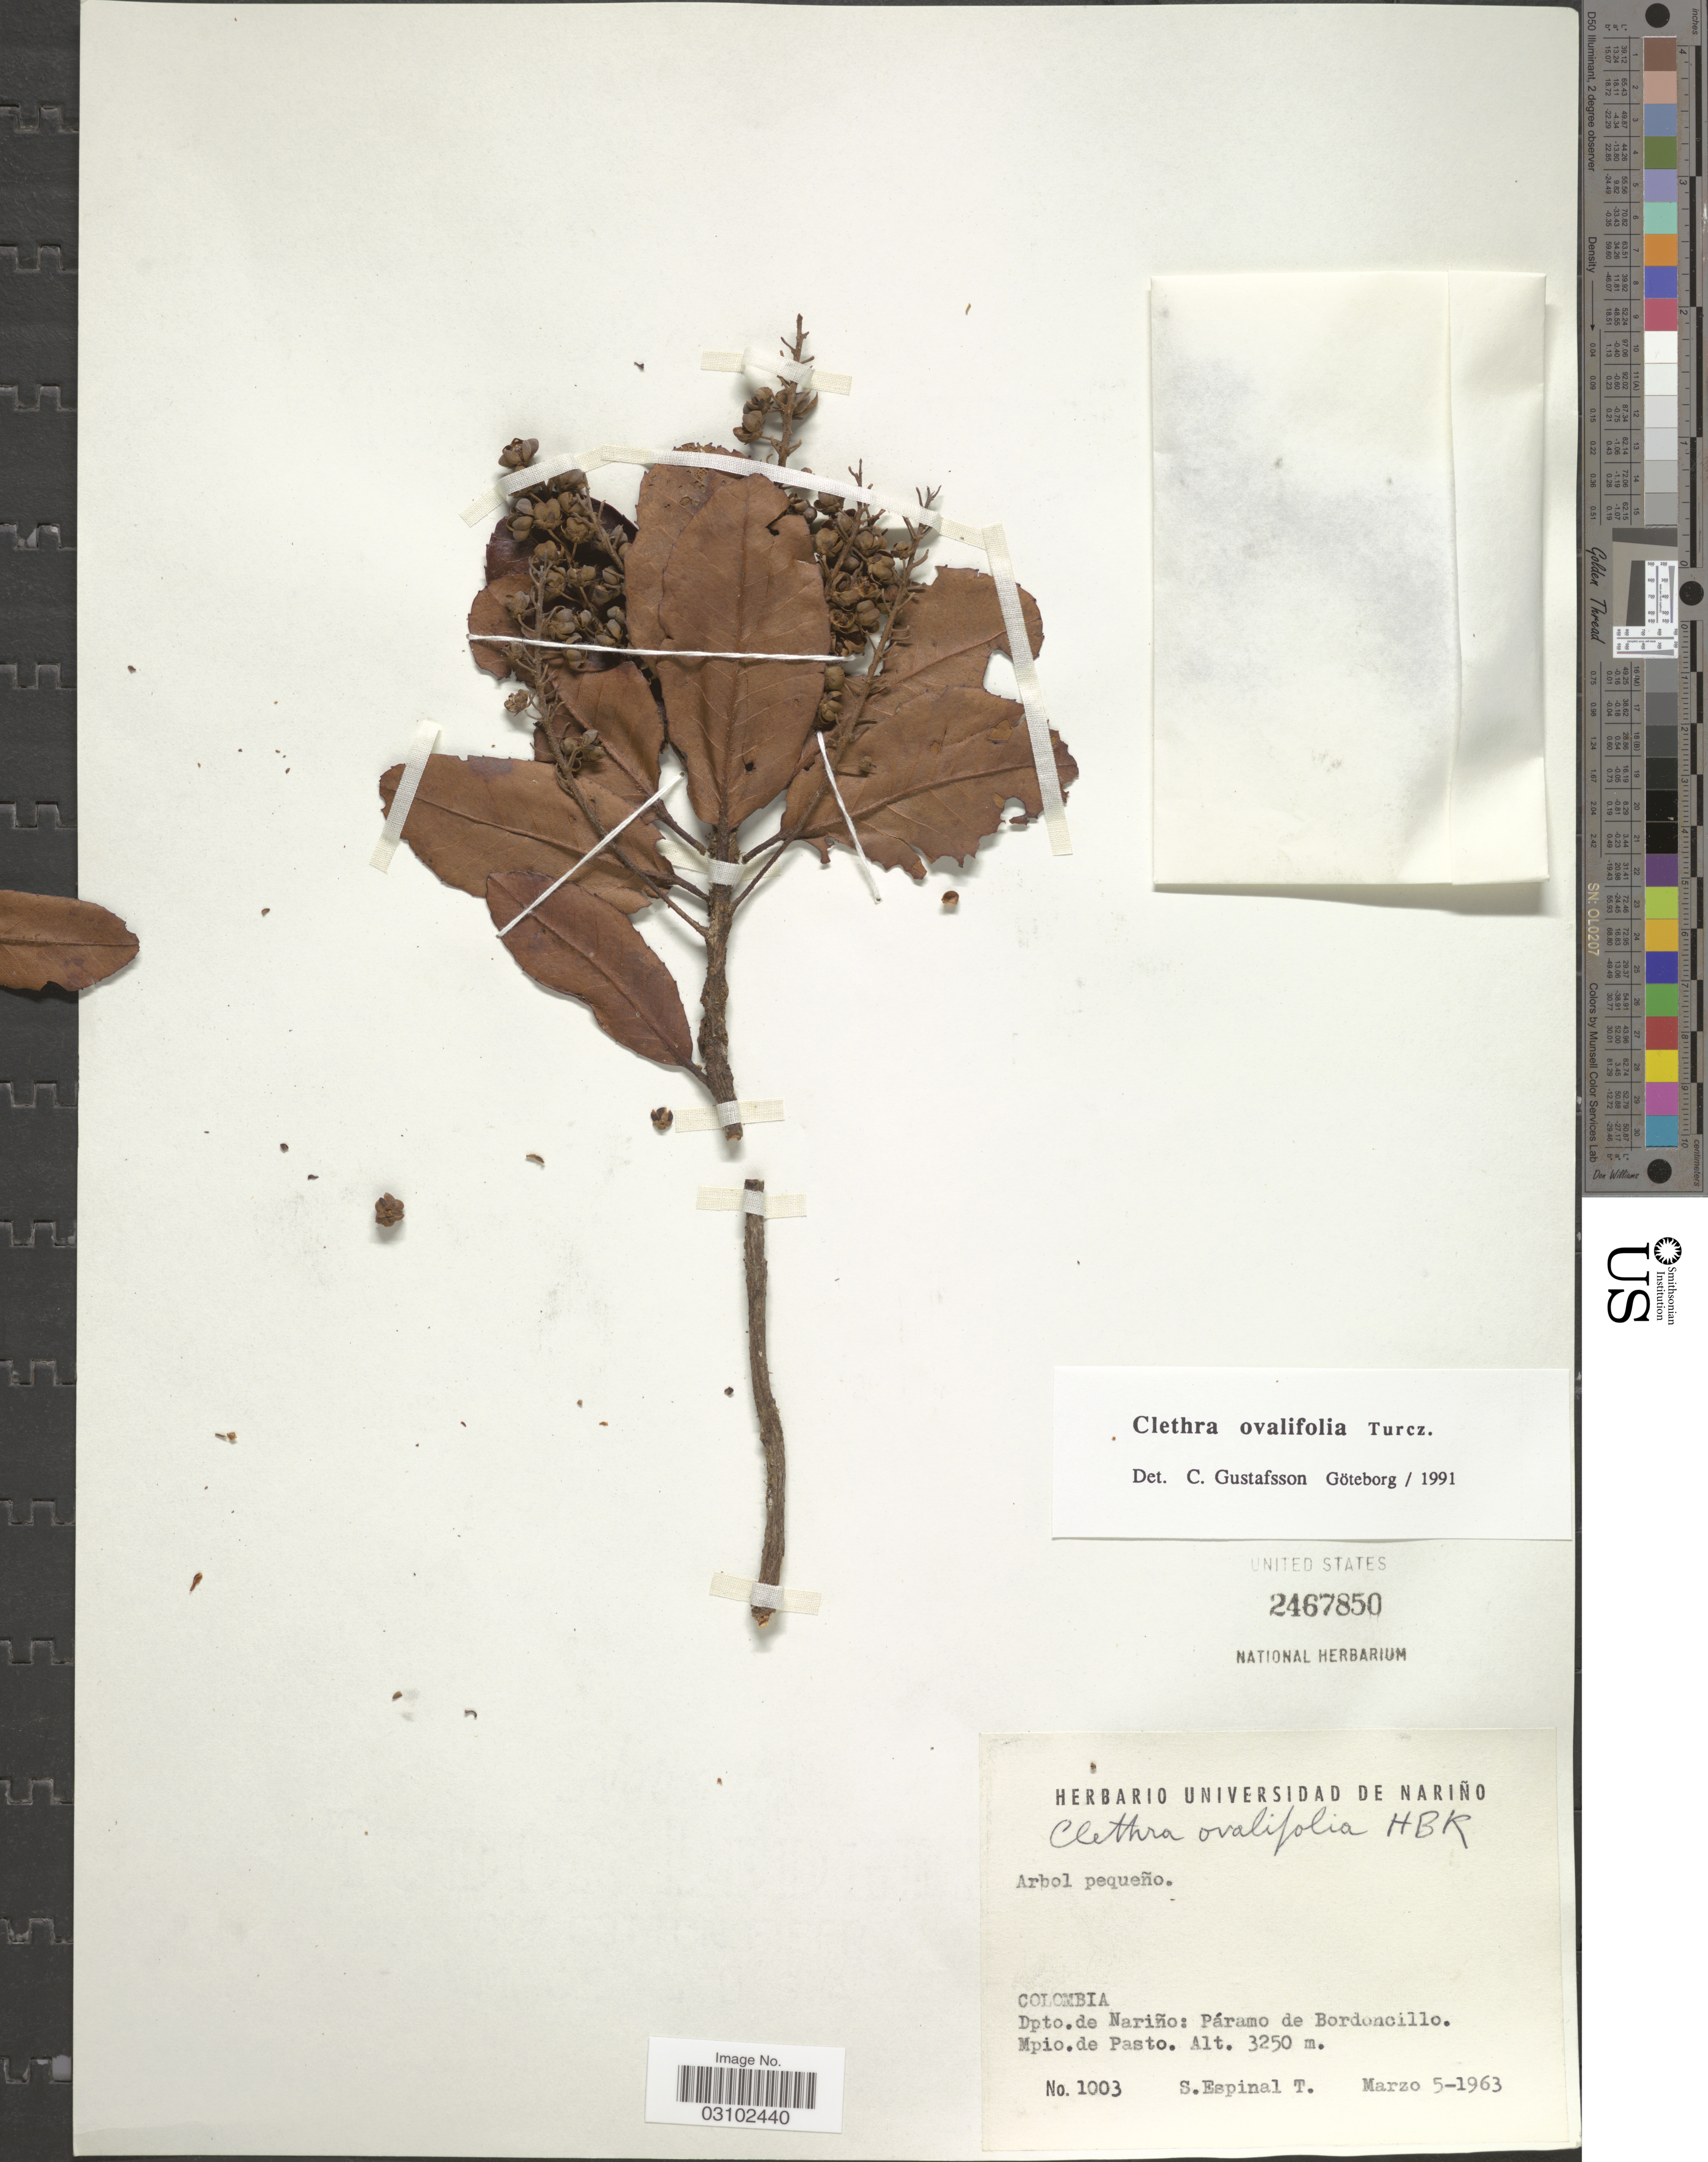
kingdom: Plantae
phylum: Tracheophyta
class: Magnoliopsida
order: Ericales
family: Clethraceae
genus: Clethra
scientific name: Clethra ovalifolia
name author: Turcz.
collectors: S. Espinal T.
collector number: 1003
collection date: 1963-03-05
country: Colombia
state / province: Nariño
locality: Dpto. Nariño: Páramo de Bordoncillo, Mpio. de Pasto.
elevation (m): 3250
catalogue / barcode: US 2467850